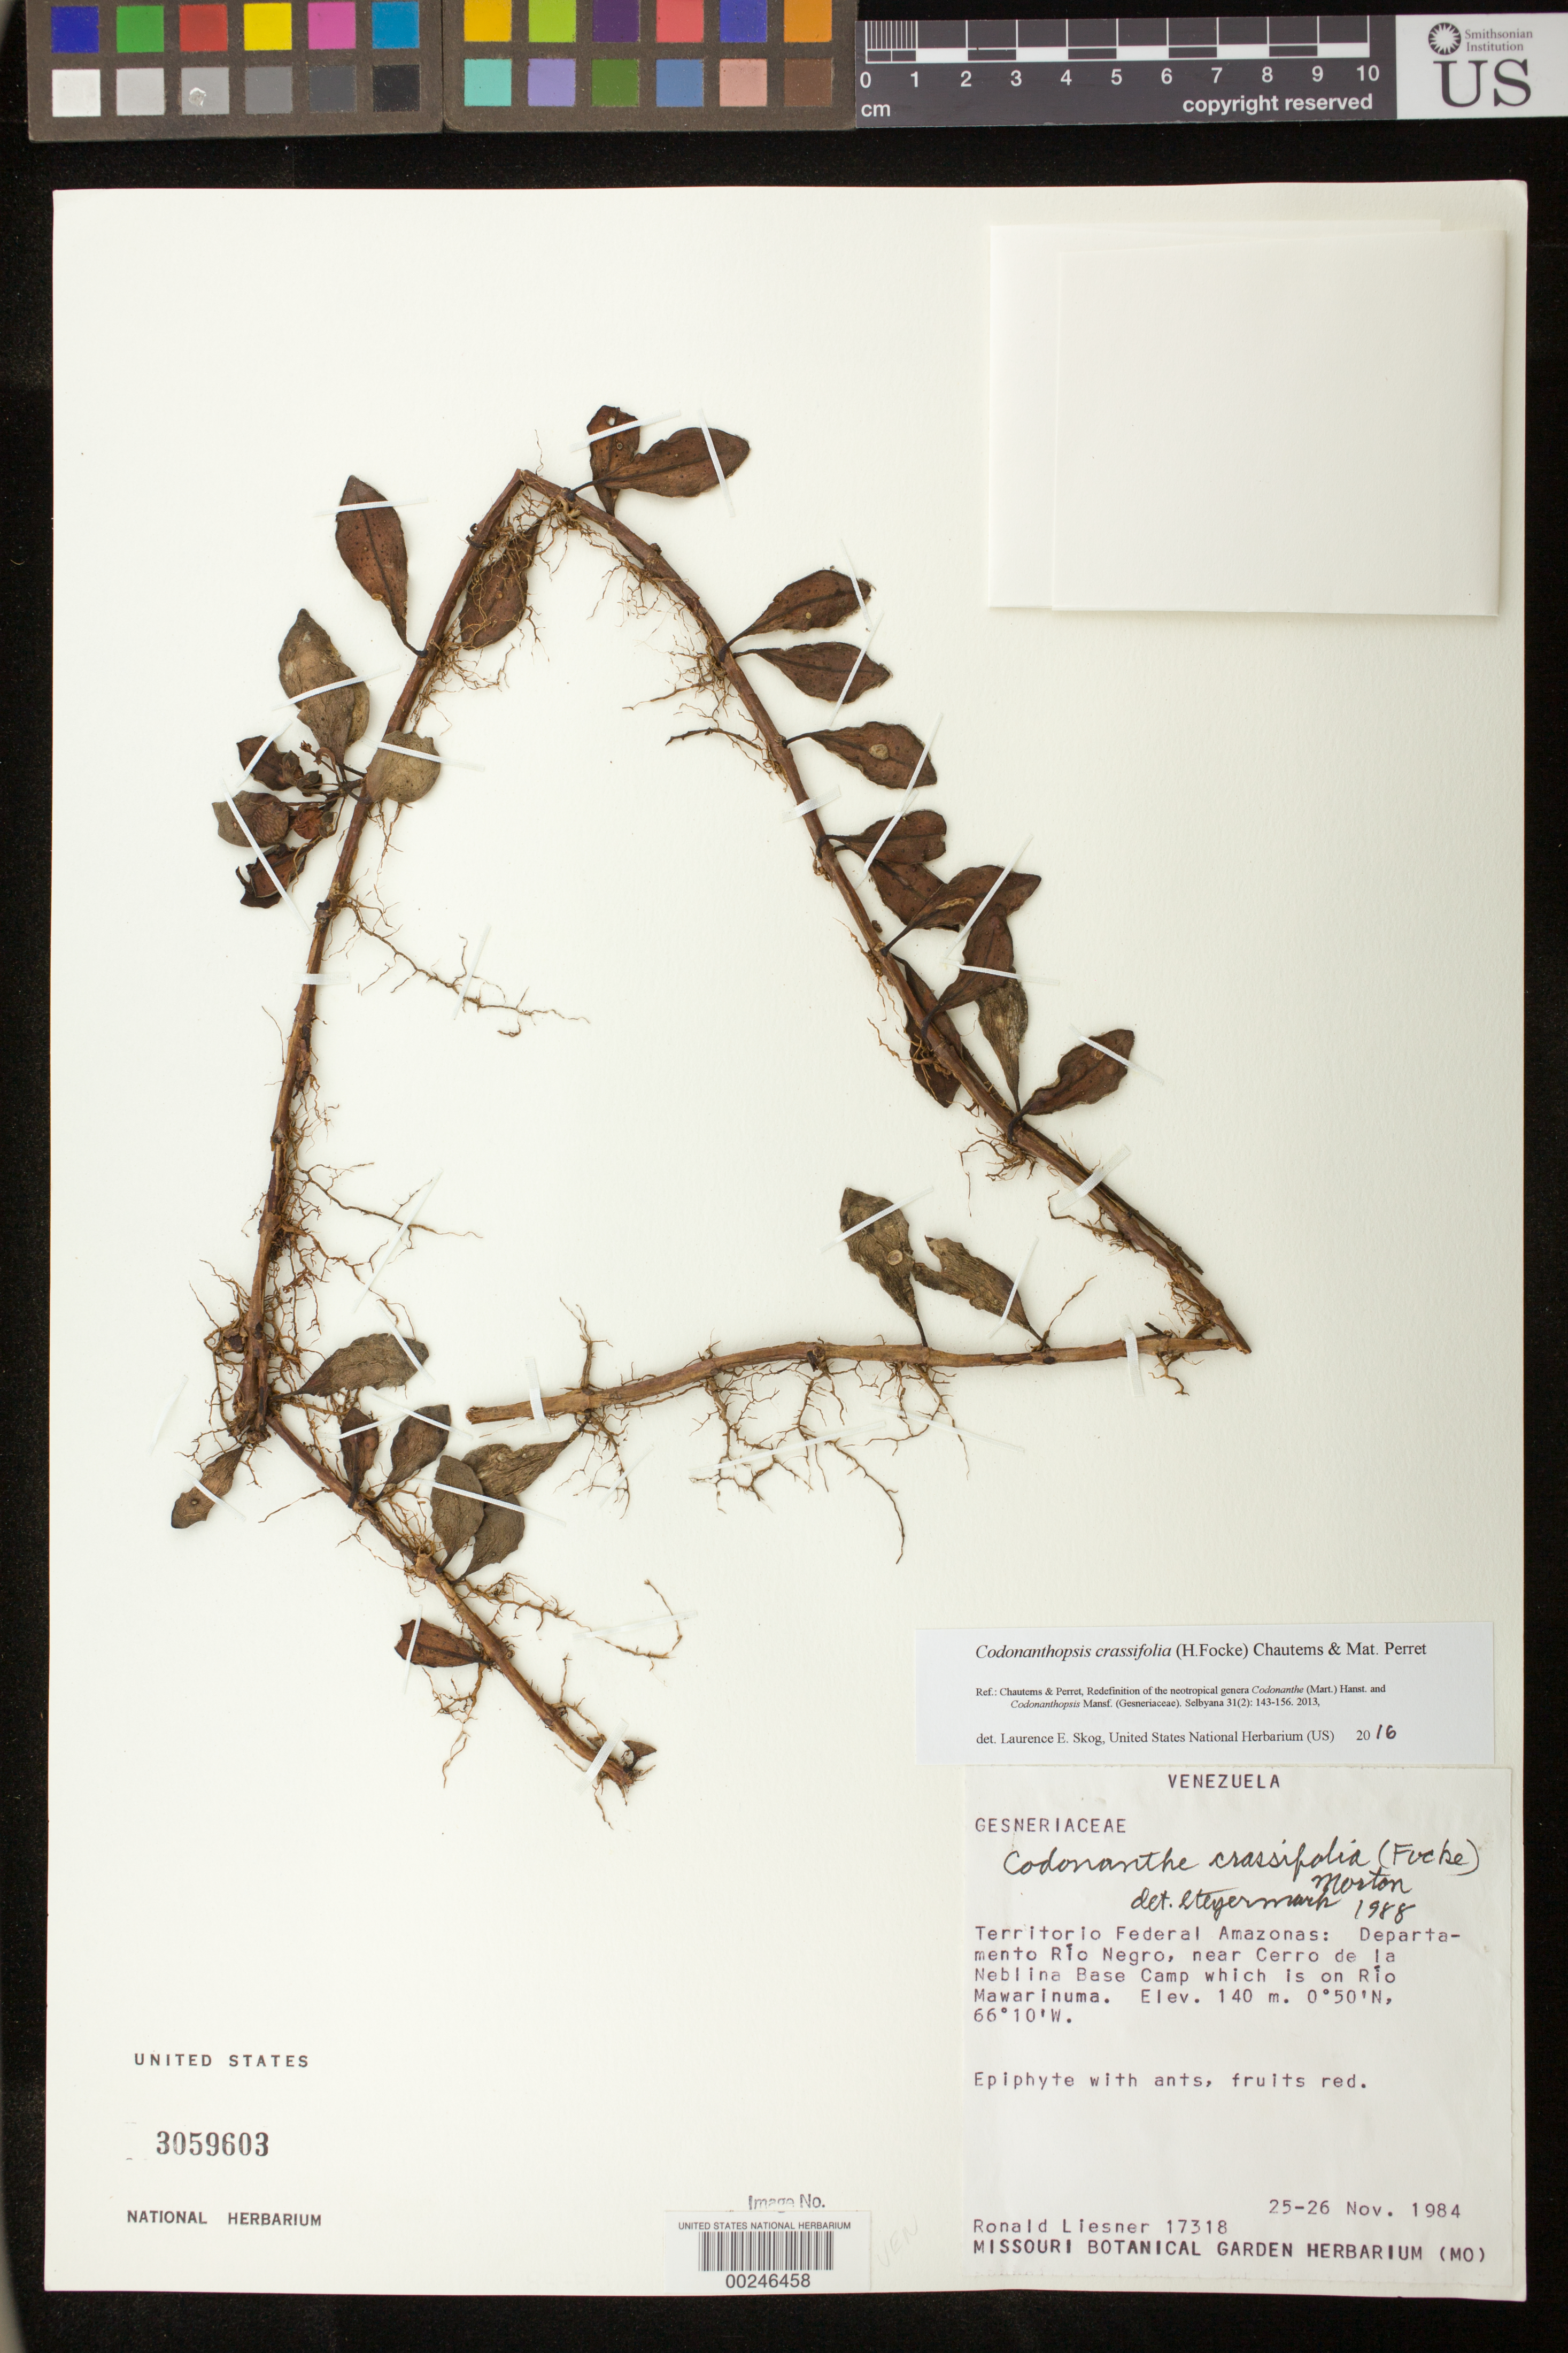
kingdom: Plantae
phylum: Tracheophyta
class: Magnoliopsida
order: Lamiales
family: Gesneriaceae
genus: Codonanthopsis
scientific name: Codonanthopsis crassifolia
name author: (H. Focke) Chautems & Mat.Perret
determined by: Skog, Laurence E.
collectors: R. L. Liesner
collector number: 17318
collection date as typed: Nov 1984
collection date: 1984-11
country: Venezuela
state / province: Amazonas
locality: Rio Negro Dept., near Cerro de La Neblina base camp which is on Rio Mawarinuma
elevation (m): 140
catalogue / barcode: US 3059603